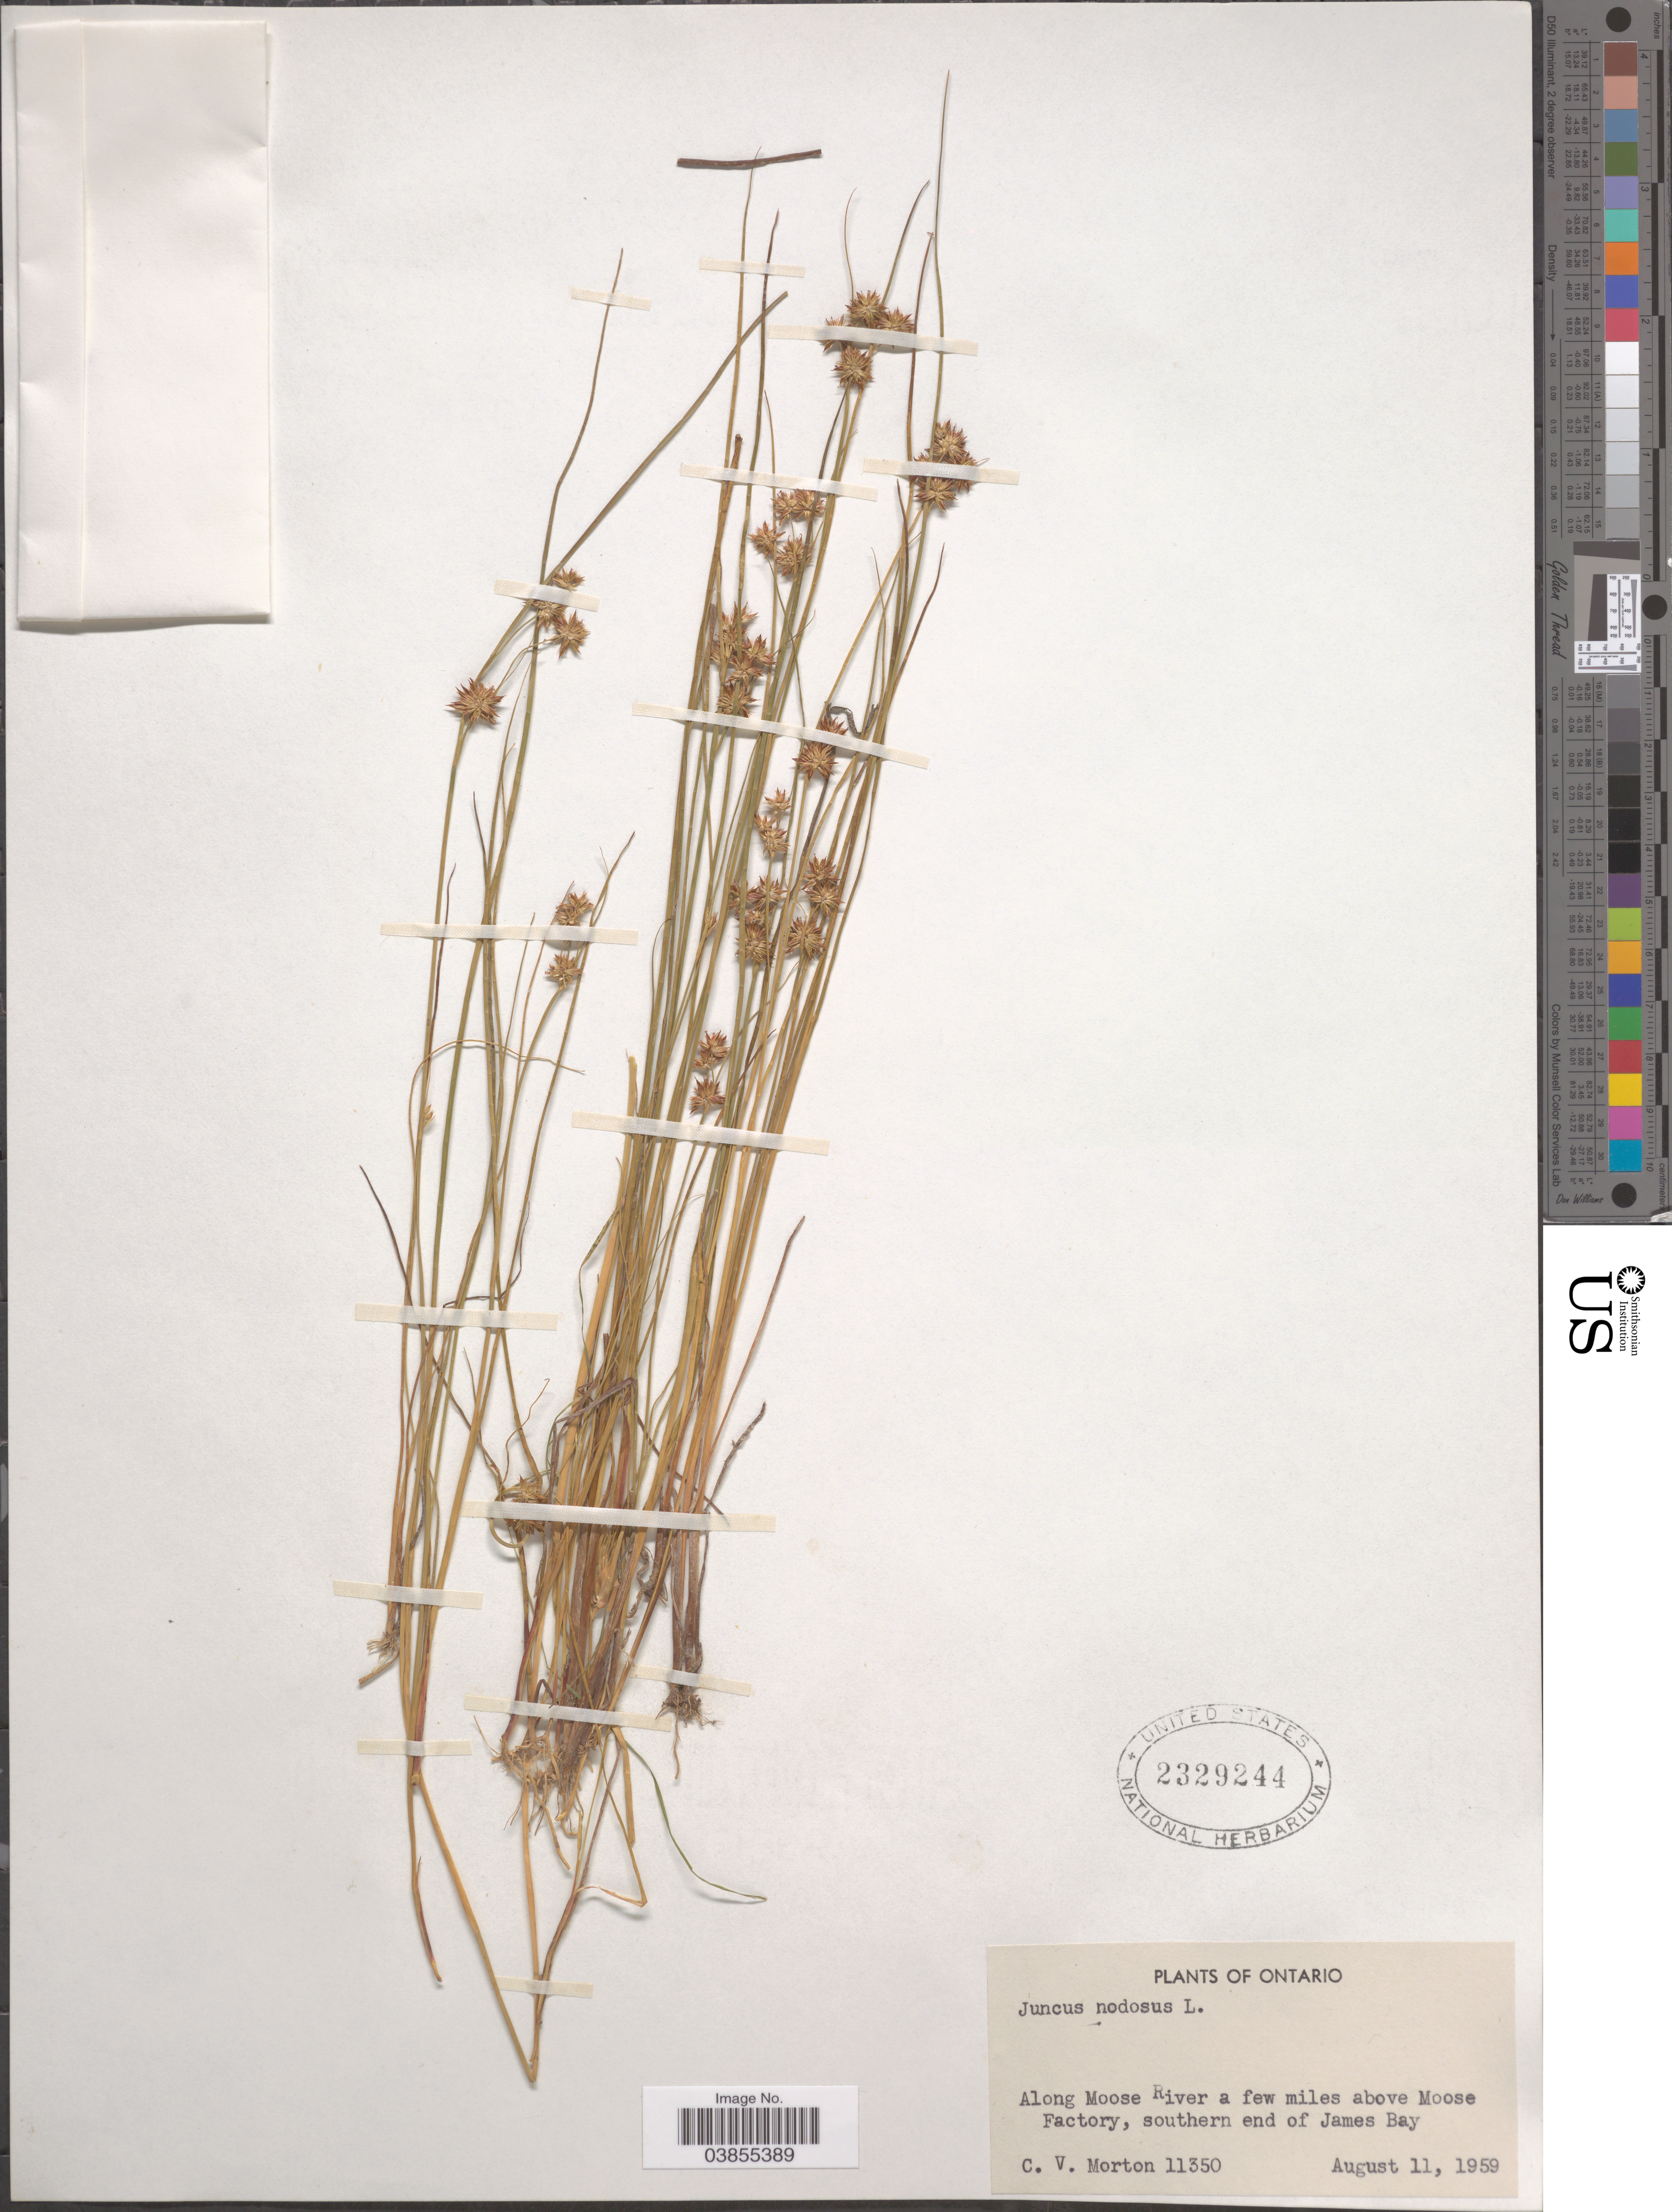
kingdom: Plantae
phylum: Tracheophyta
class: Liliopsida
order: Poales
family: Juncaceae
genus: Juncus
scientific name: Juncus nodosus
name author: L.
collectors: C. V. Morton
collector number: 11350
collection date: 1959-08-11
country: Canada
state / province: Ontario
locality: Along Moose River a few miles above Moose Factory, southern end of James Bay.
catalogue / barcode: US 2329244